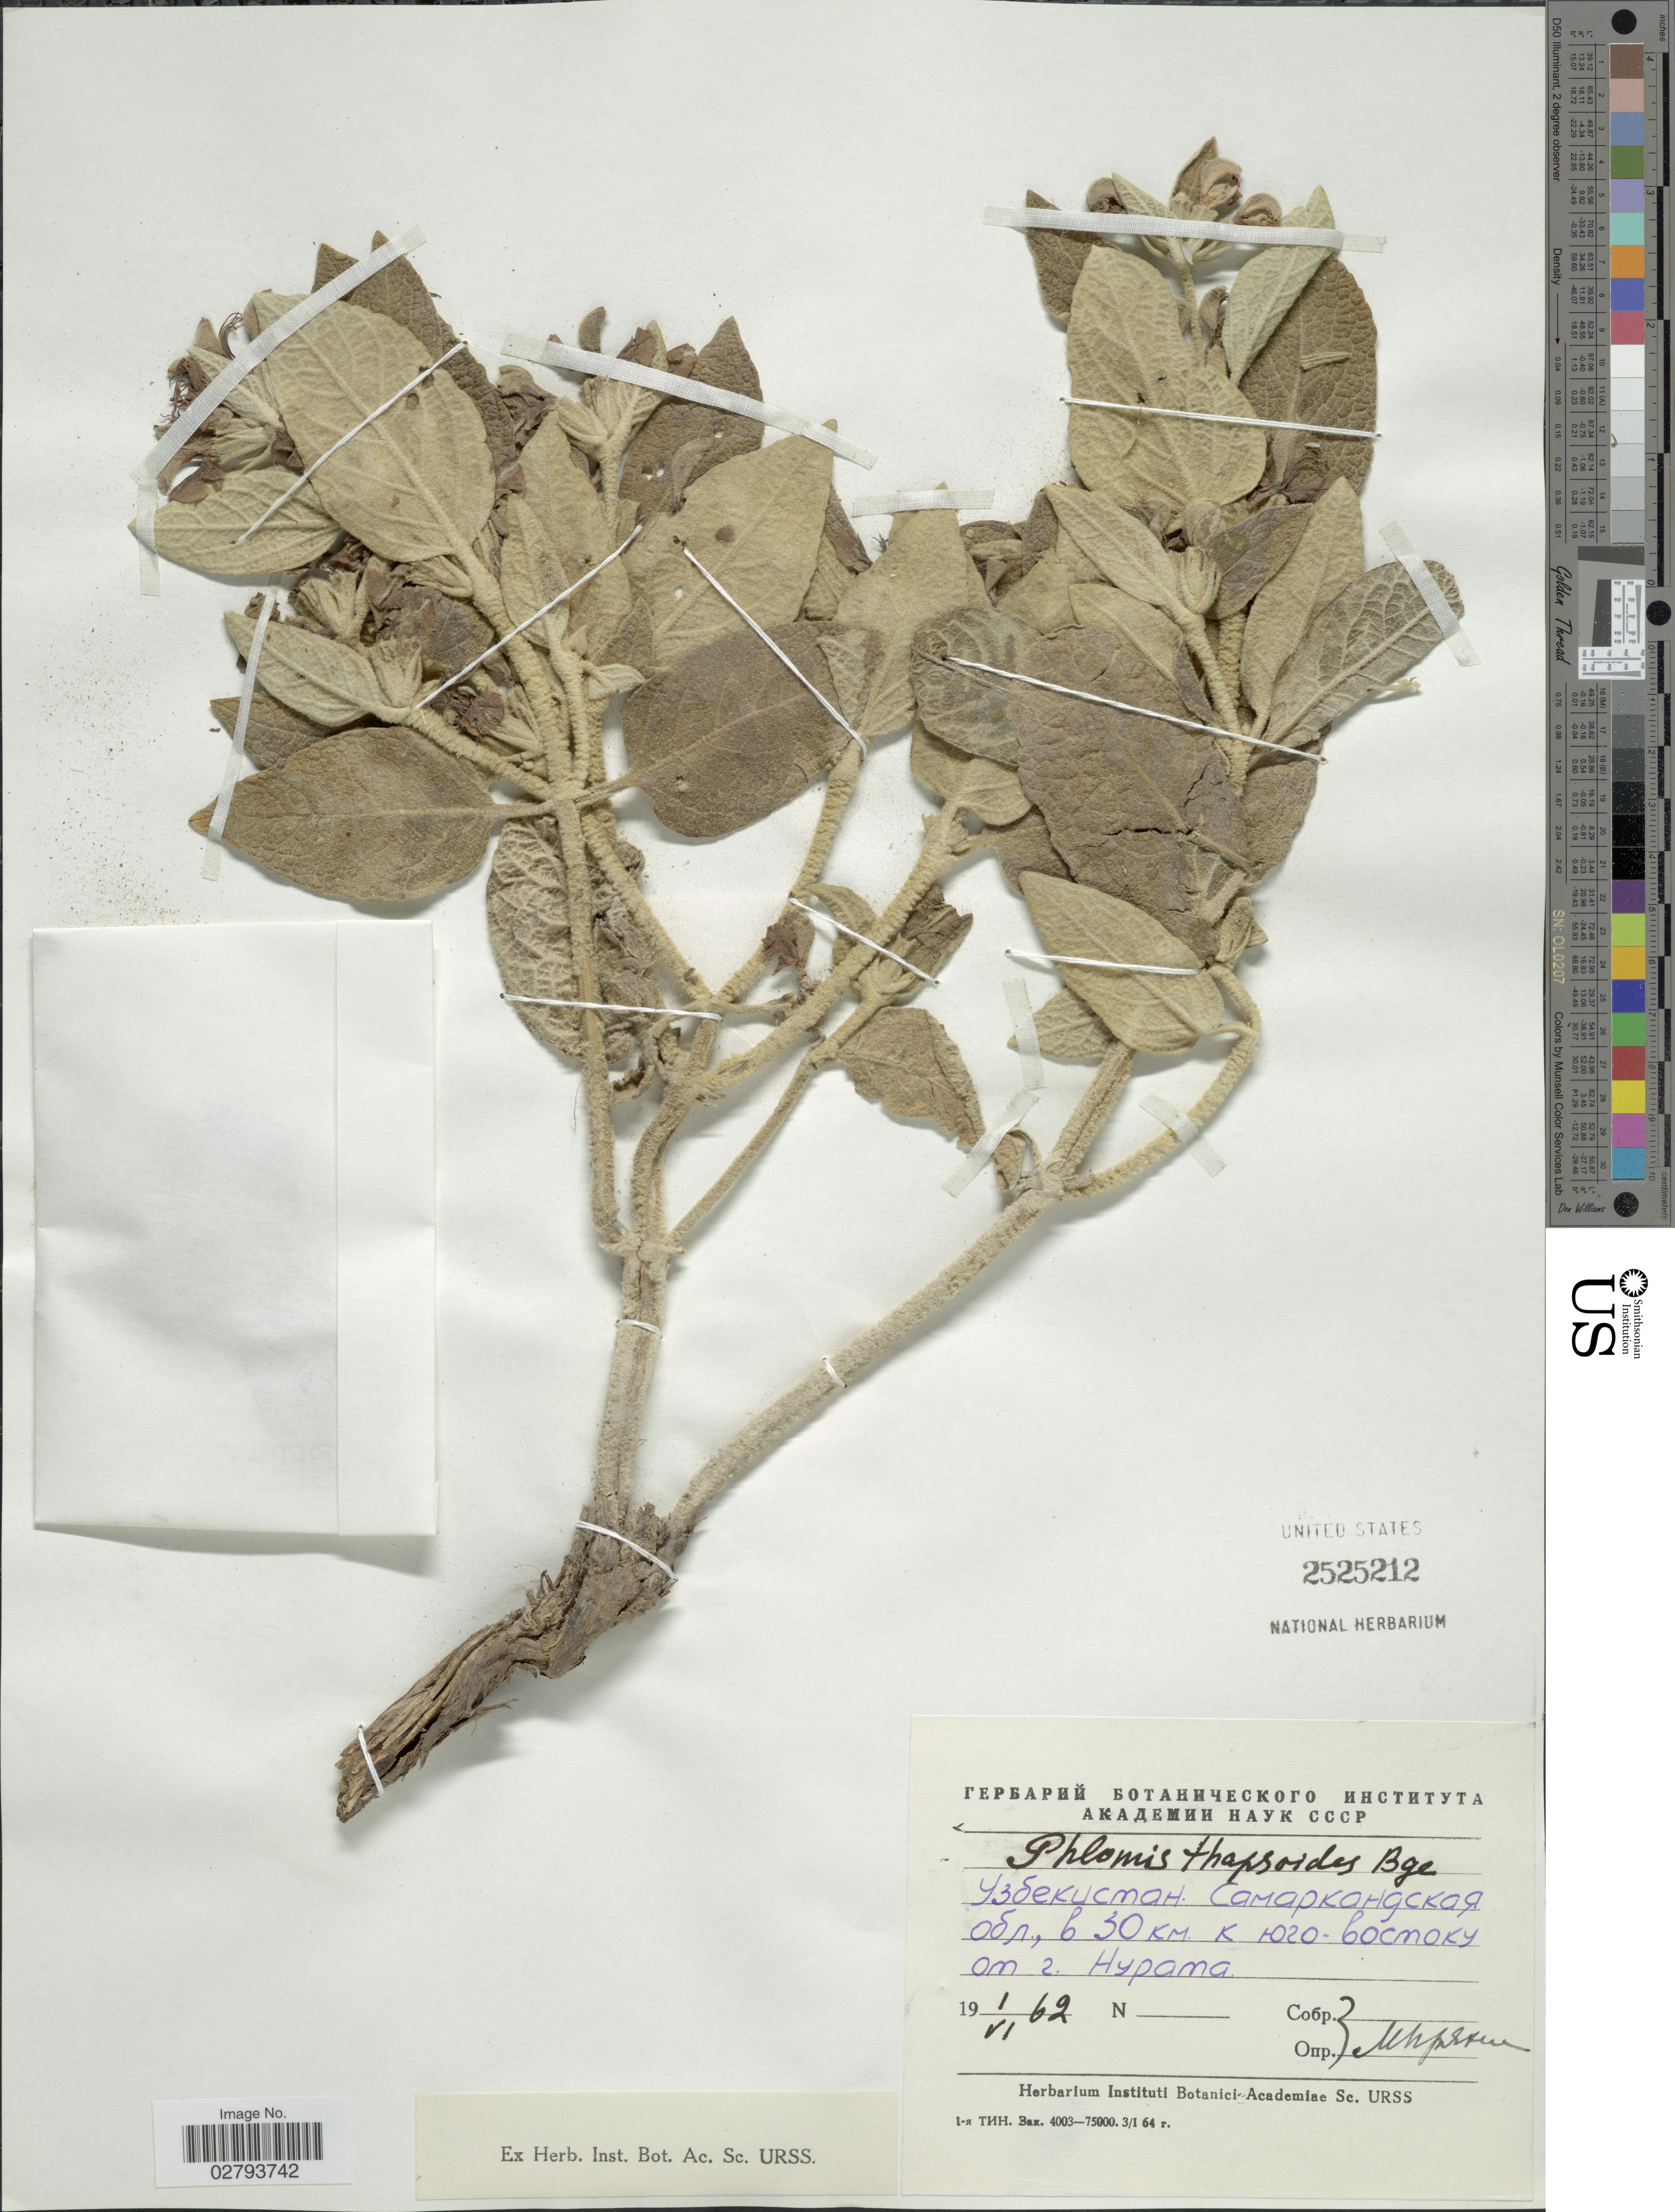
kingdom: Plantae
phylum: Tracheophyta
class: Magnoliopsida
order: Lamiales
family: Lamiaceae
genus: Phlomis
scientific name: Phlomis thapsoides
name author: Bunge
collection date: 1962-06-01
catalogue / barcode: US 2525212